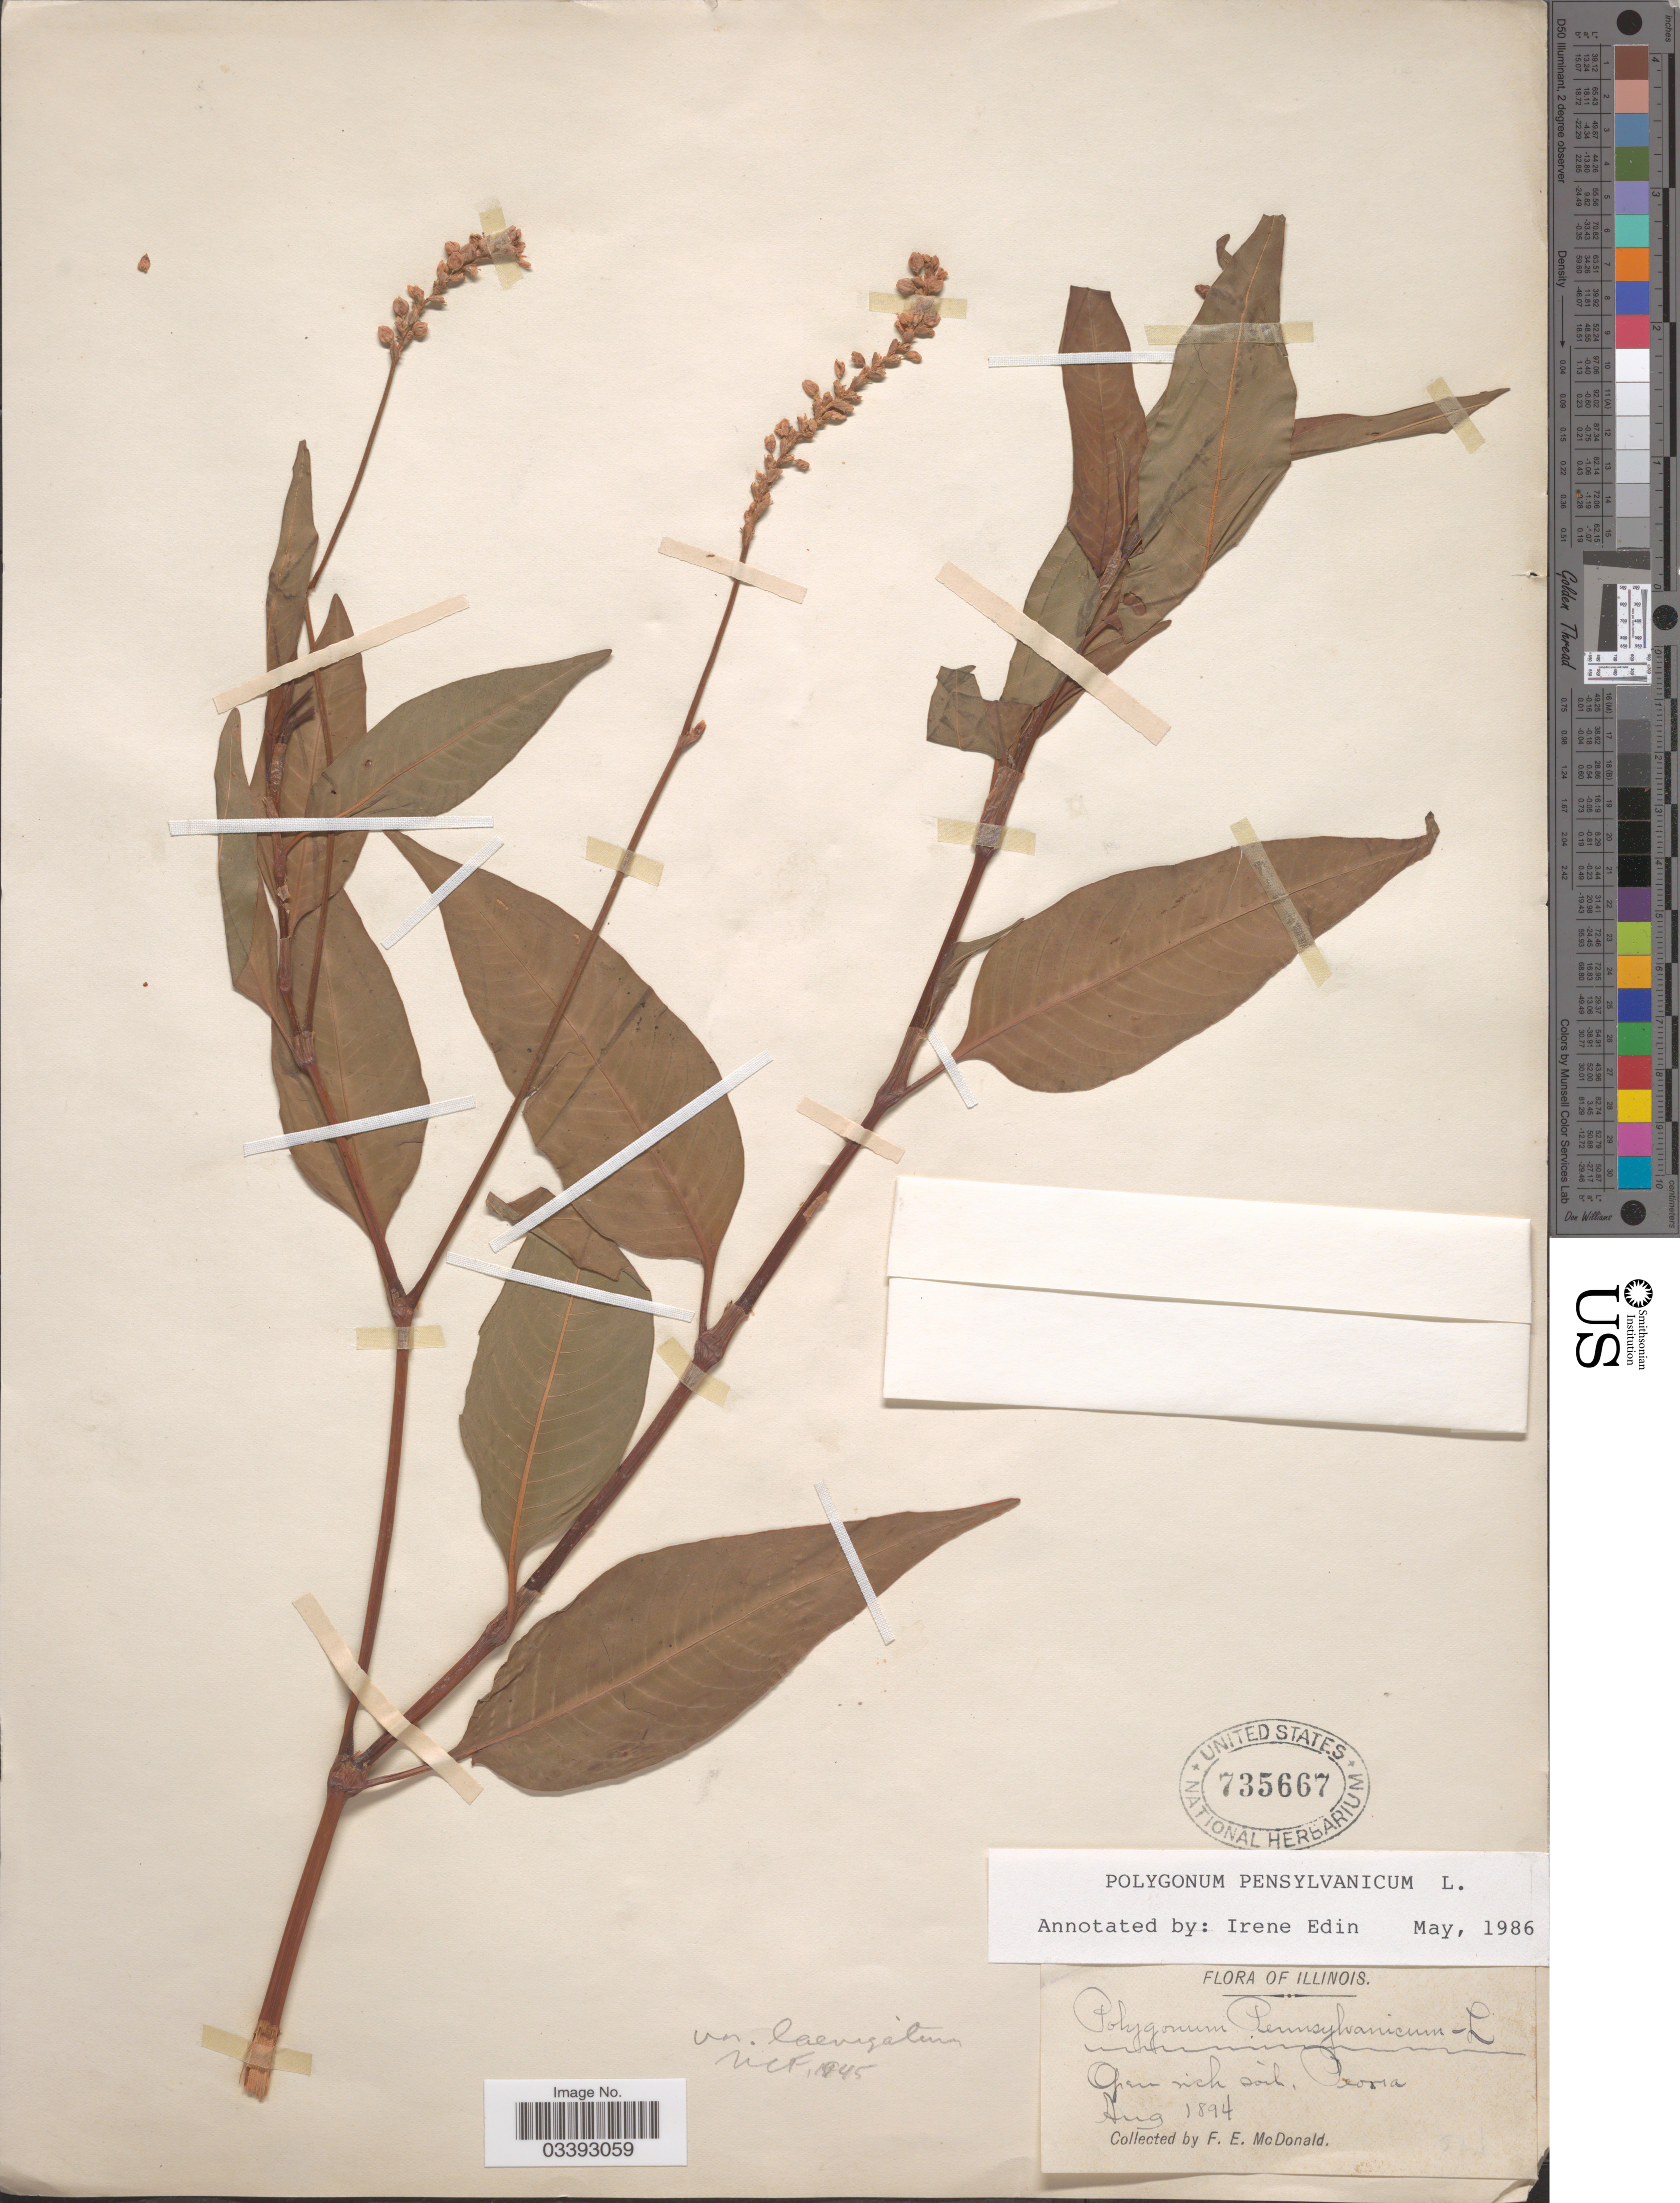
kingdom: Plantae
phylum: Tracheophyta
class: Magnoliopsida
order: Caryophyllales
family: Polygonaceae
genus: Persicaria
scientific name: Persicaria pensylvanica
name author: (L.) M. Gómez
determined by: Atha, D. E.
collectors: F. E. McDonald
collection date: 1894-08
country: United States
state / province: Illinois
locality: Peoria.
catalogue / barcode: US 735667